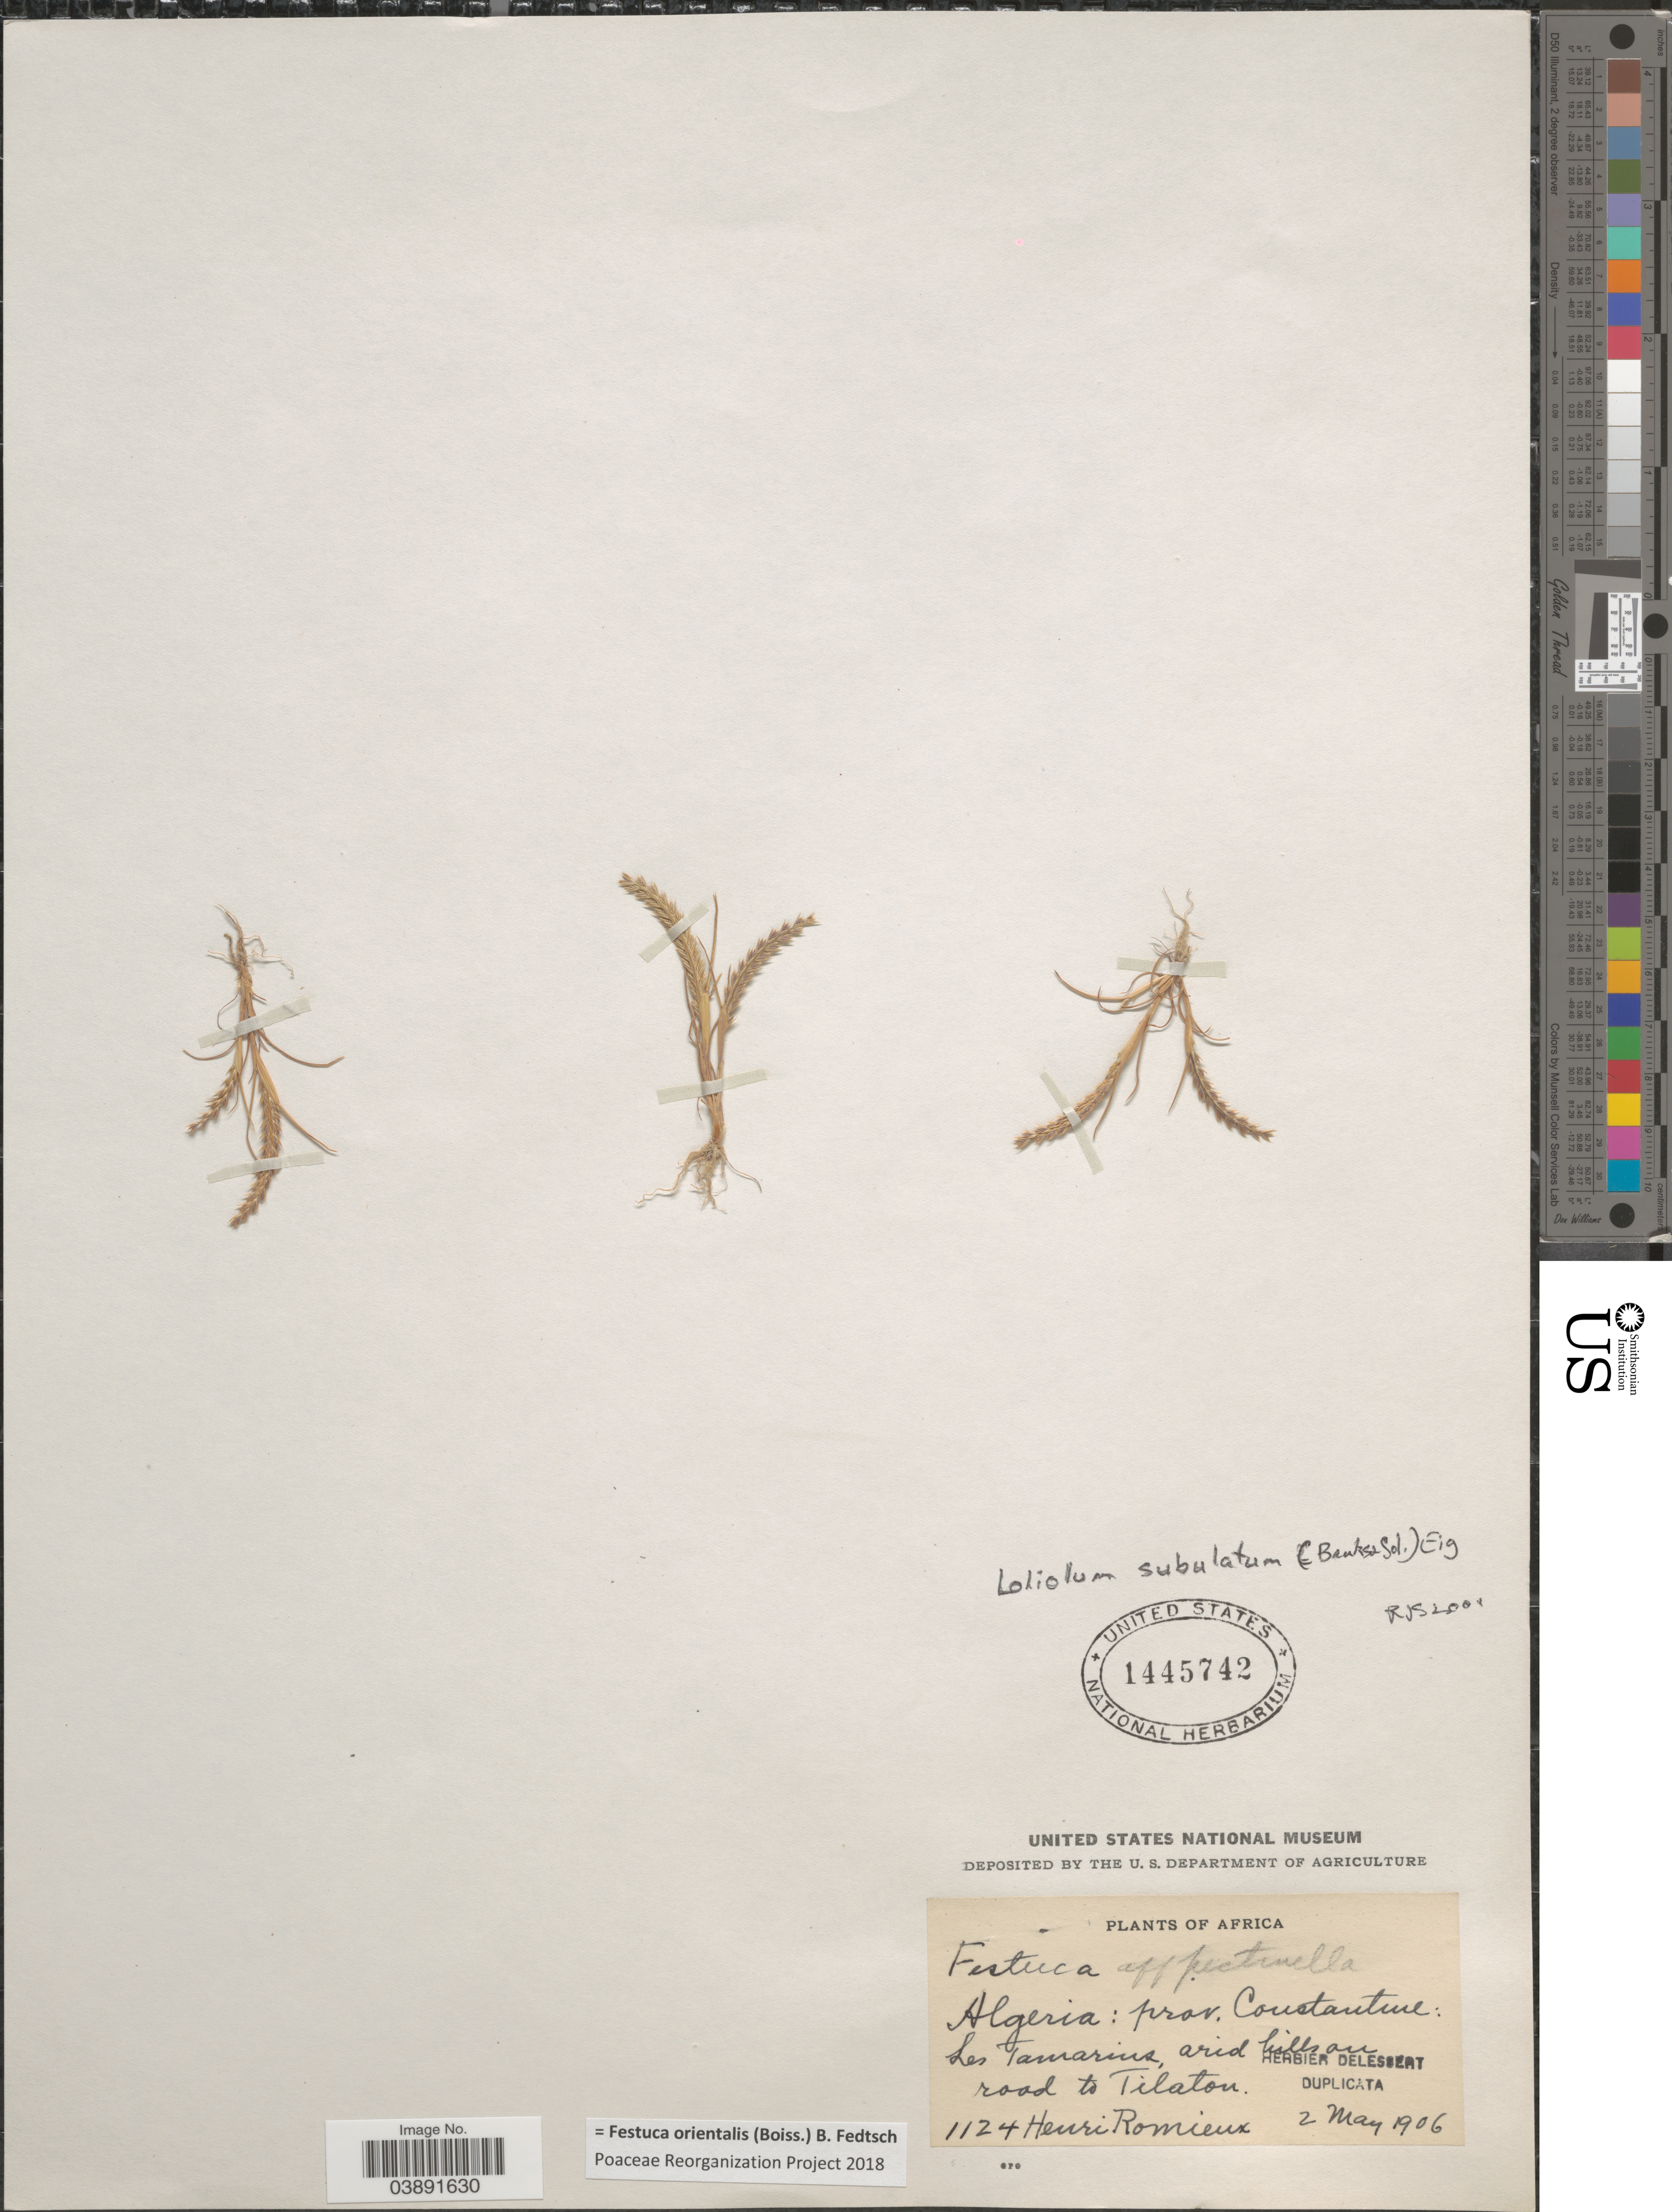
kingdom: Plantae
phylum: Tracheophyta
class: Liliopsida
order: Poales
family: Poaceae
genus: Festuca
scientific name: Festuca orientalis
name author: (Boiss.) B. Fedtsch.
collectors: Romieux, H.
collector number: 1124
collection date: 1906-05-02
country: Algeria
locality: Prov. Constantine: Les Tamarins, arid hills on road to Tilaton.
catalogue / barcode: US 1445742